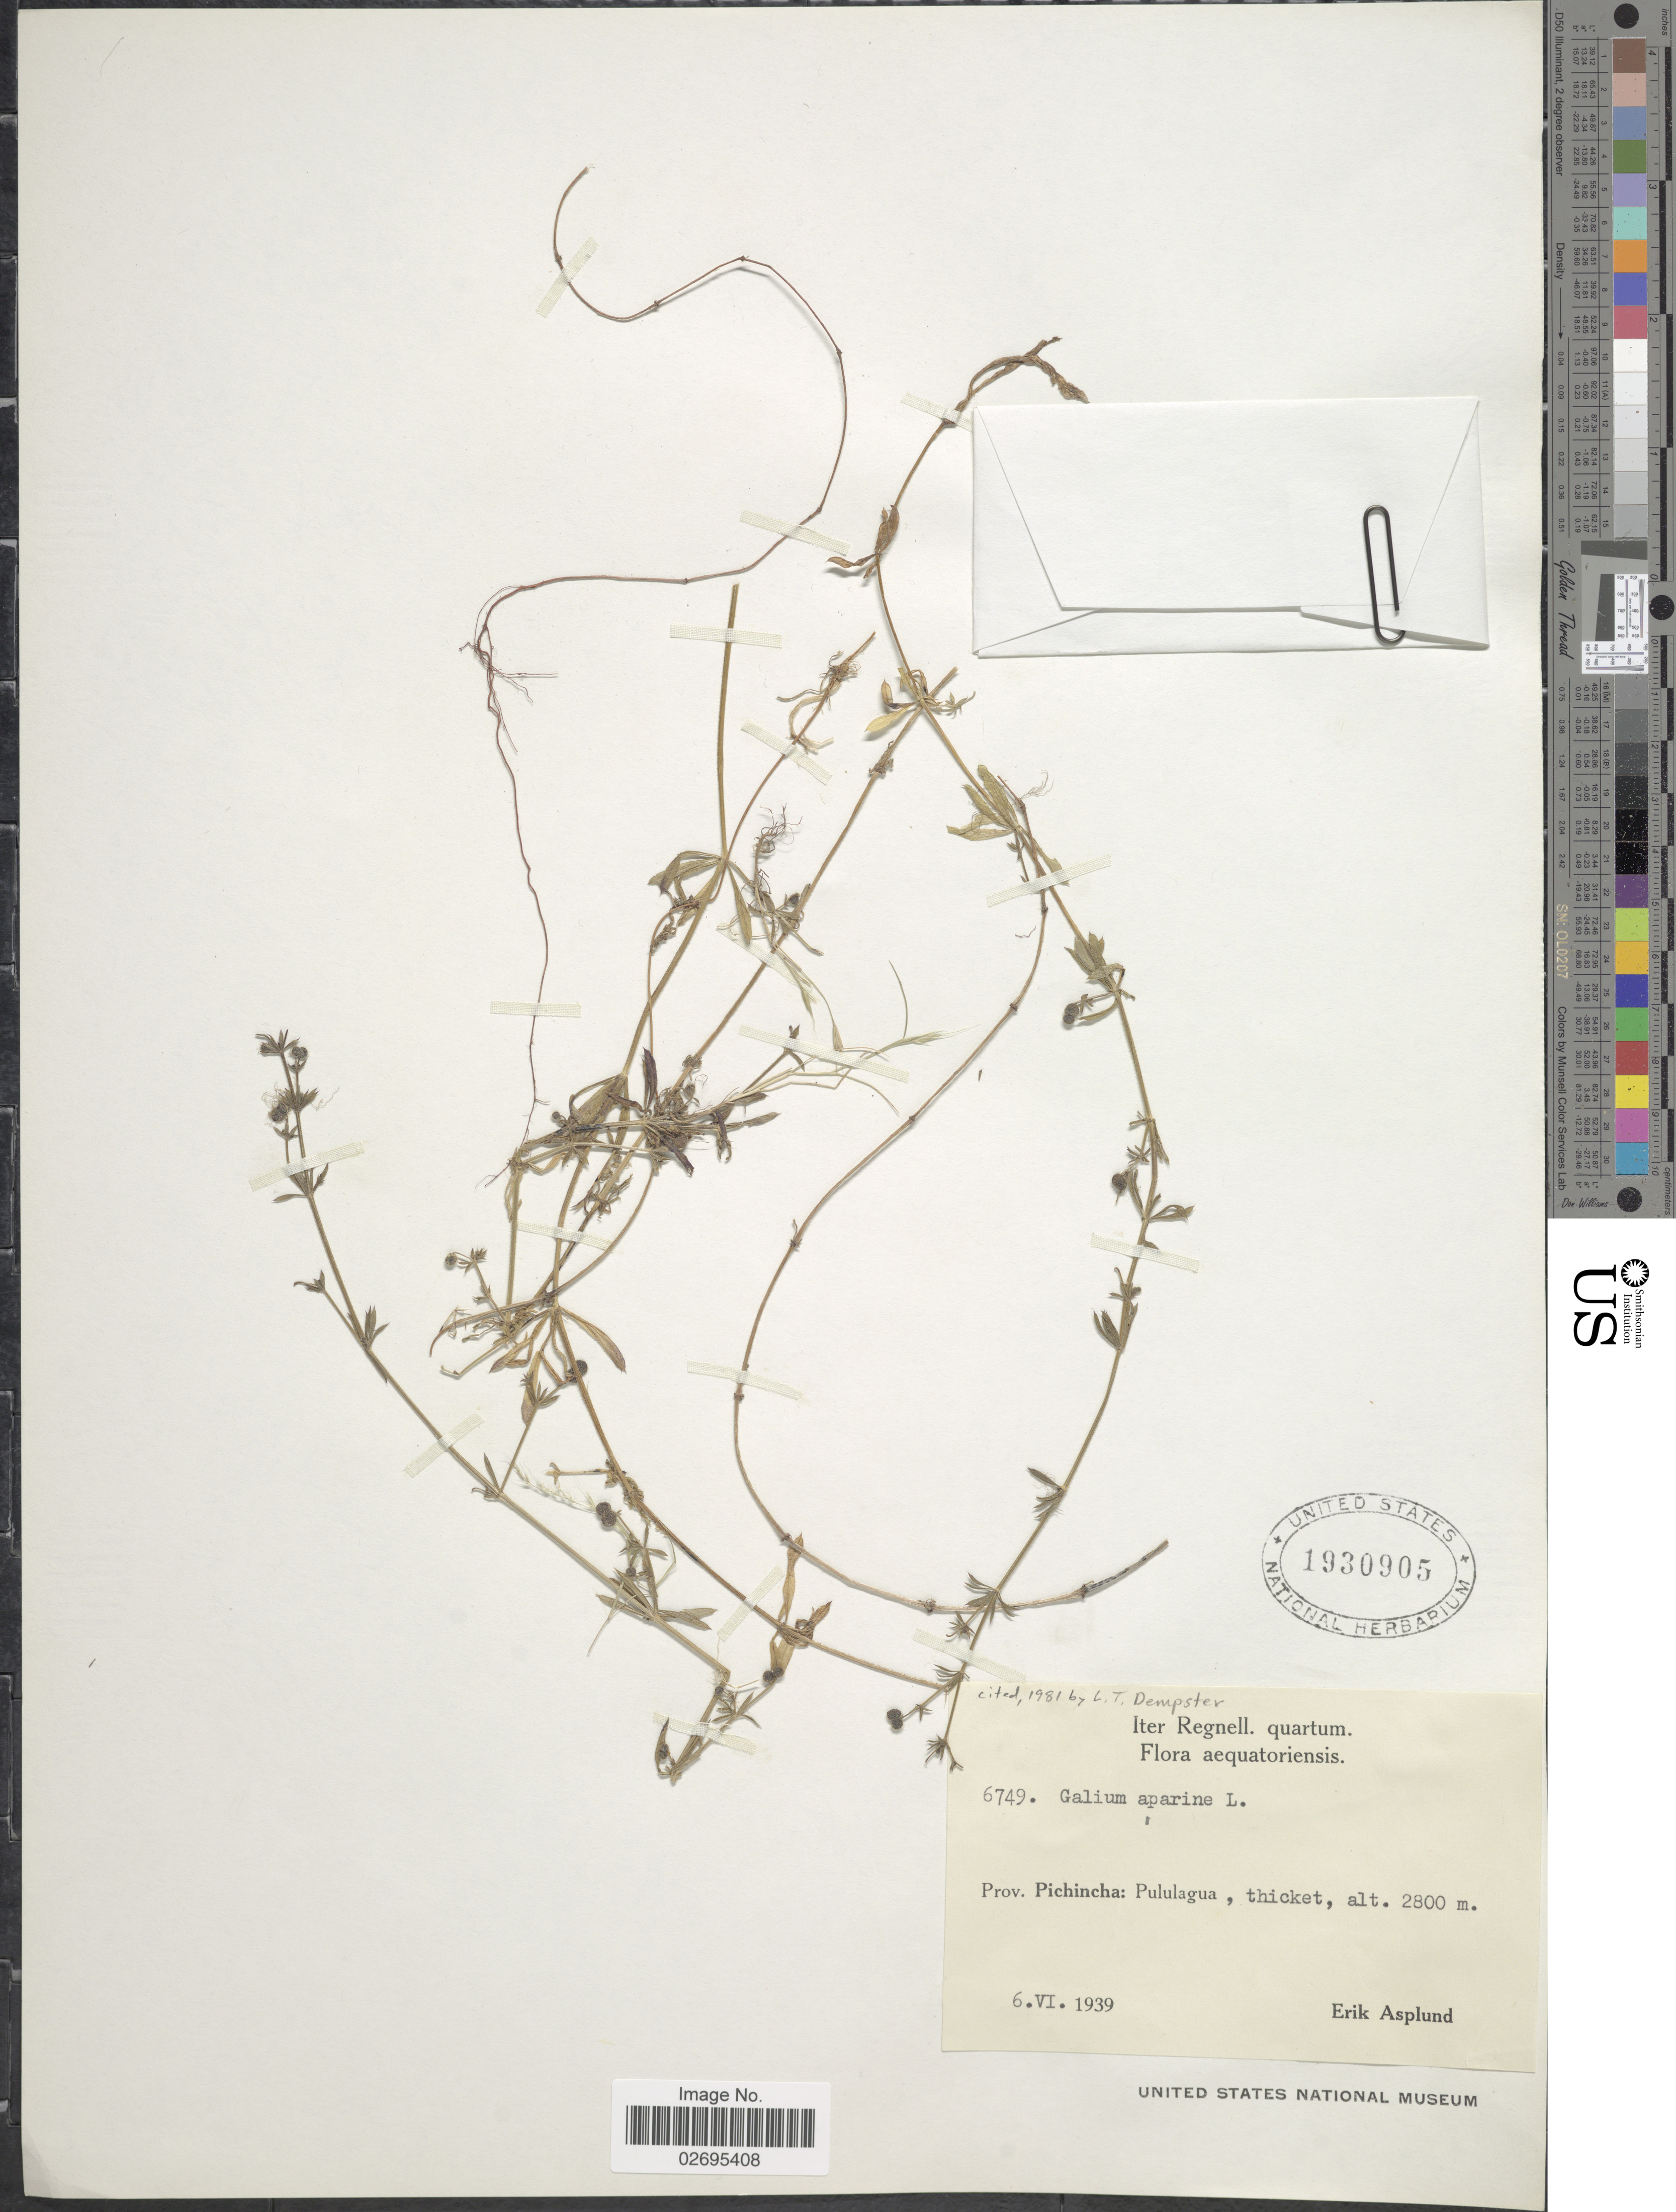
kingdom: Plantae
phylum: Tracheophyta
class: Magnoliopsida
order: Gentianales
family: Rubiaceae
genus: Galium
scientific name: Galium aparine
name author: L.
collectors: E. Asplund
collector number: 6749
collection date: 1939-06-06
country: Ecuador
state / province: Pichincha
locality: Pululagua, thicket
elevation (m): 2800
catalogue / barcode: US 1930905